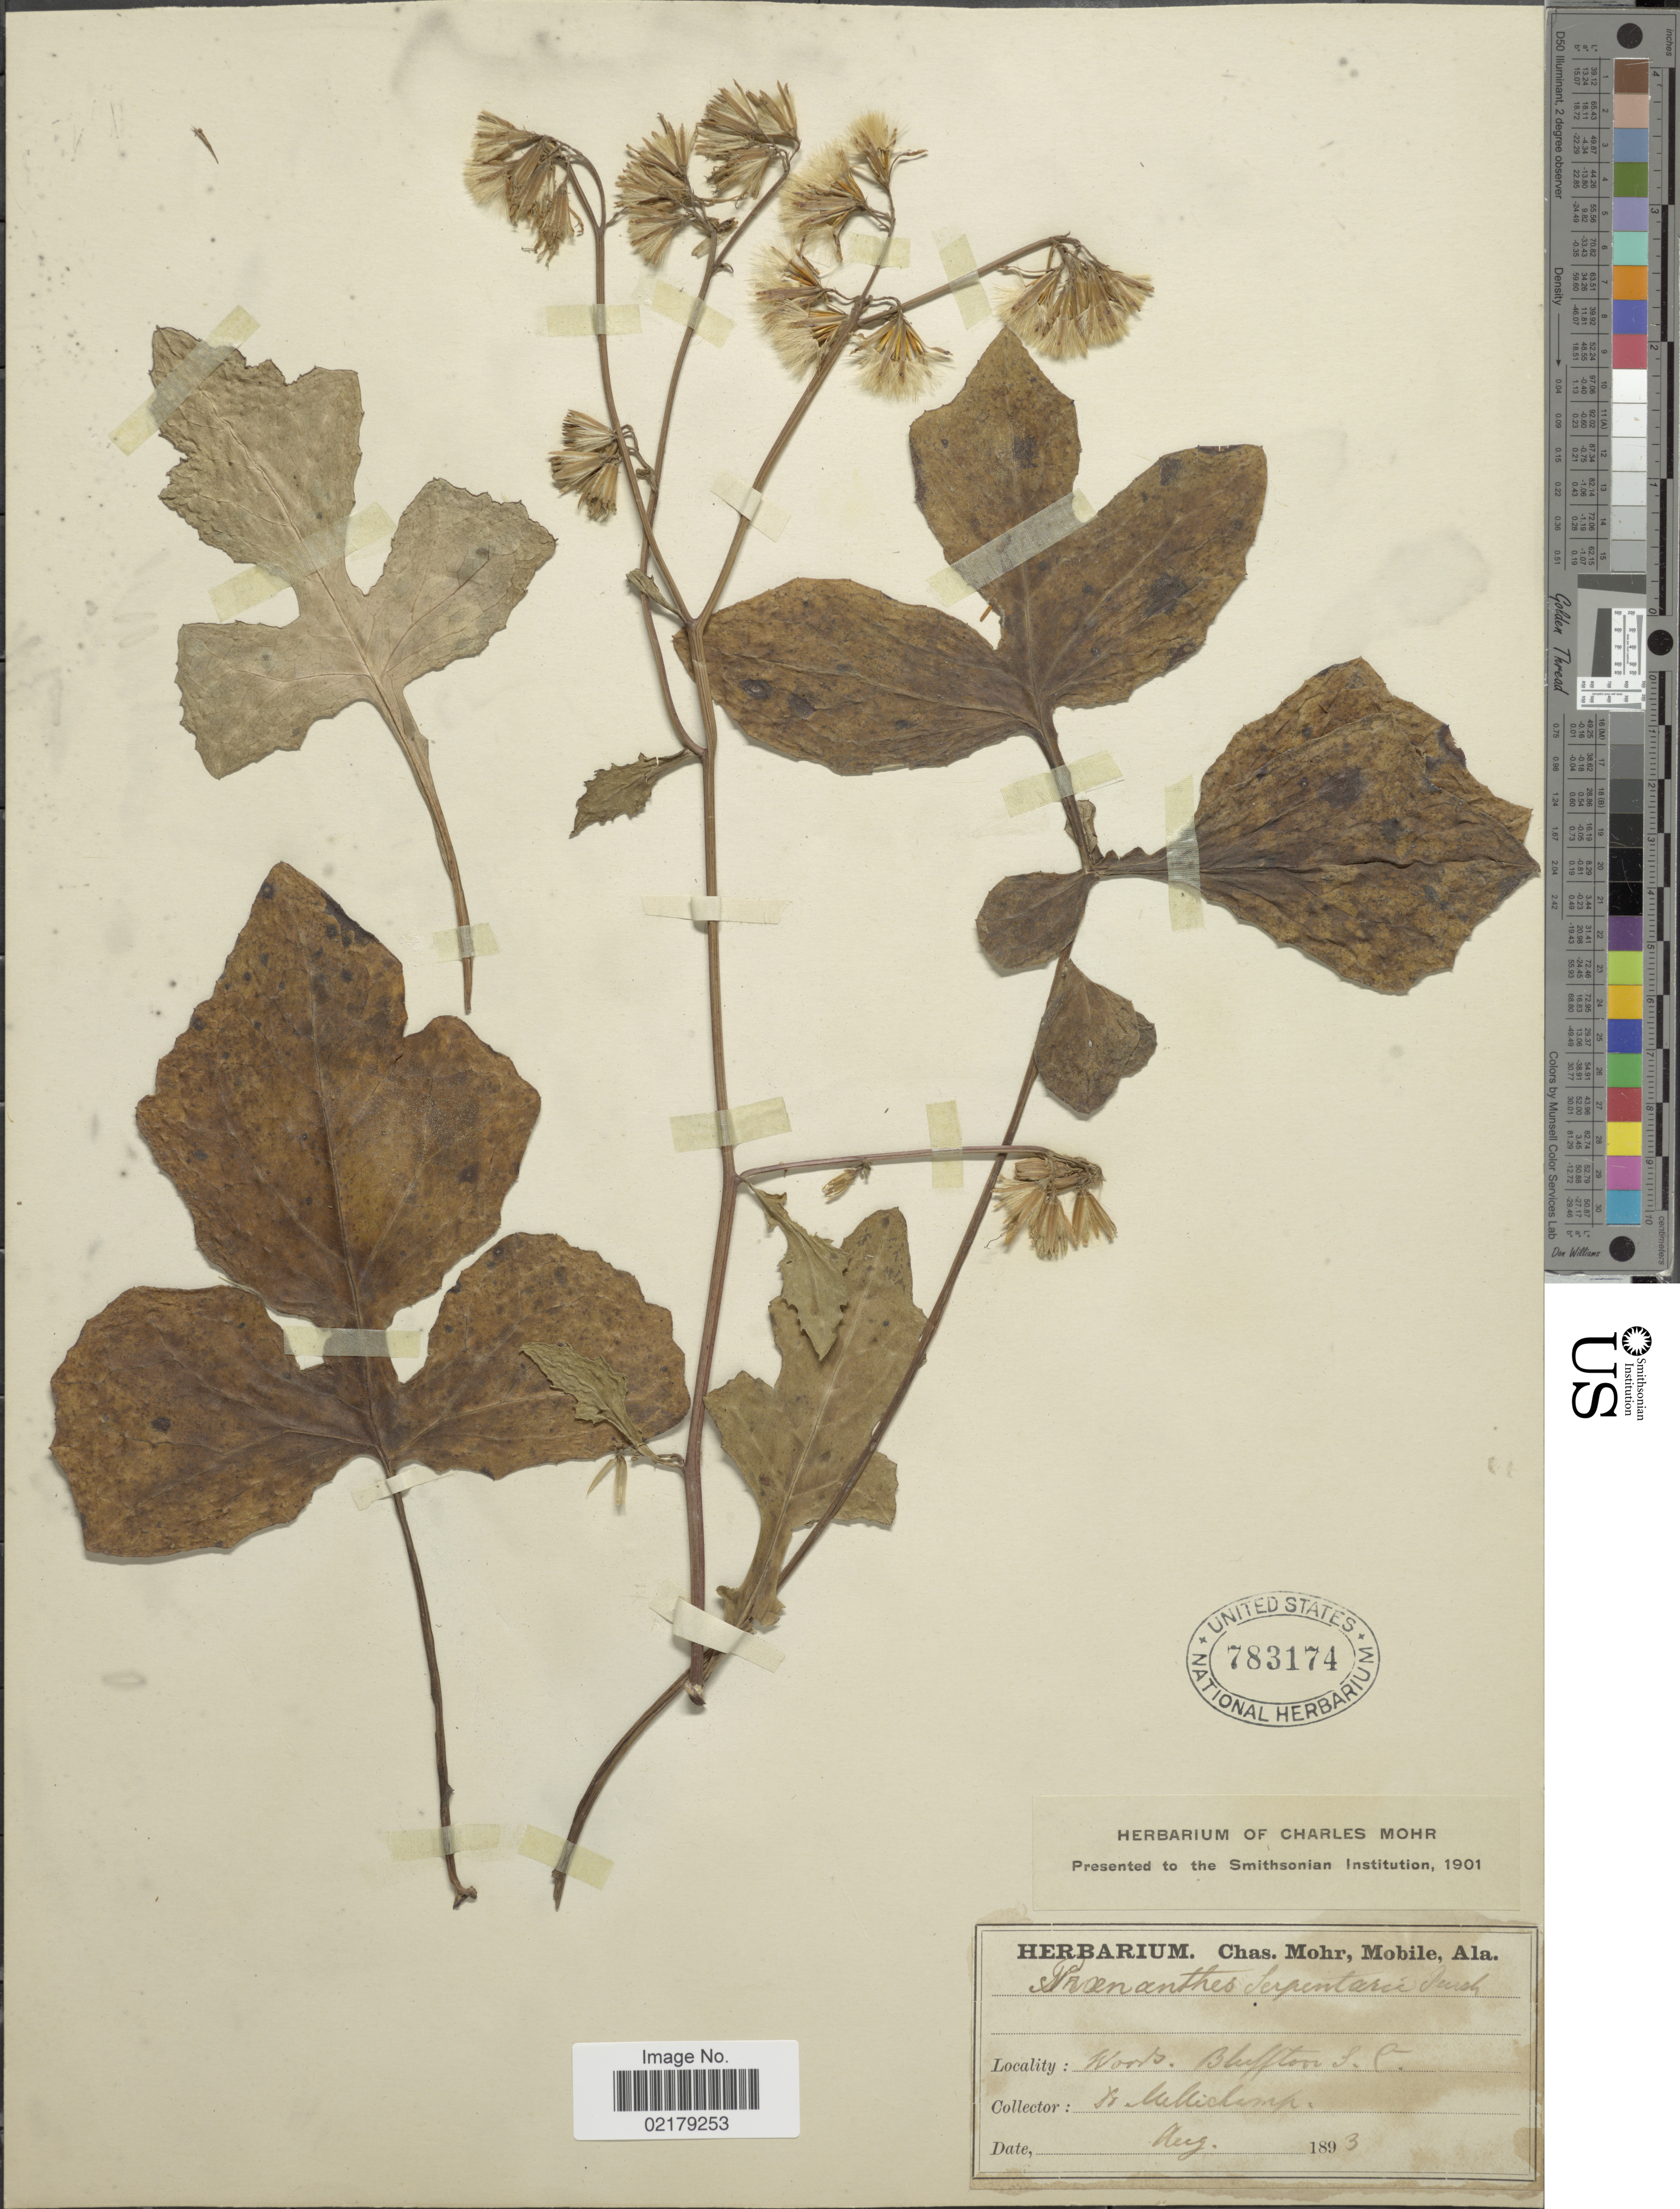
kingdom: Plantae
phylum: Tracheophyta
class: Magnoliopsida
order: Asterales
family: Asteraceae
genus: Nabalus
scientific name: Nabalus serpentarius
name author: (Pursh) Hook.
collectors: -. Mellichamp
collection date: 1893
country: United States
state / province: South Carolina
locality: Woods, Bluffton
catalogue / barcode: US 783174